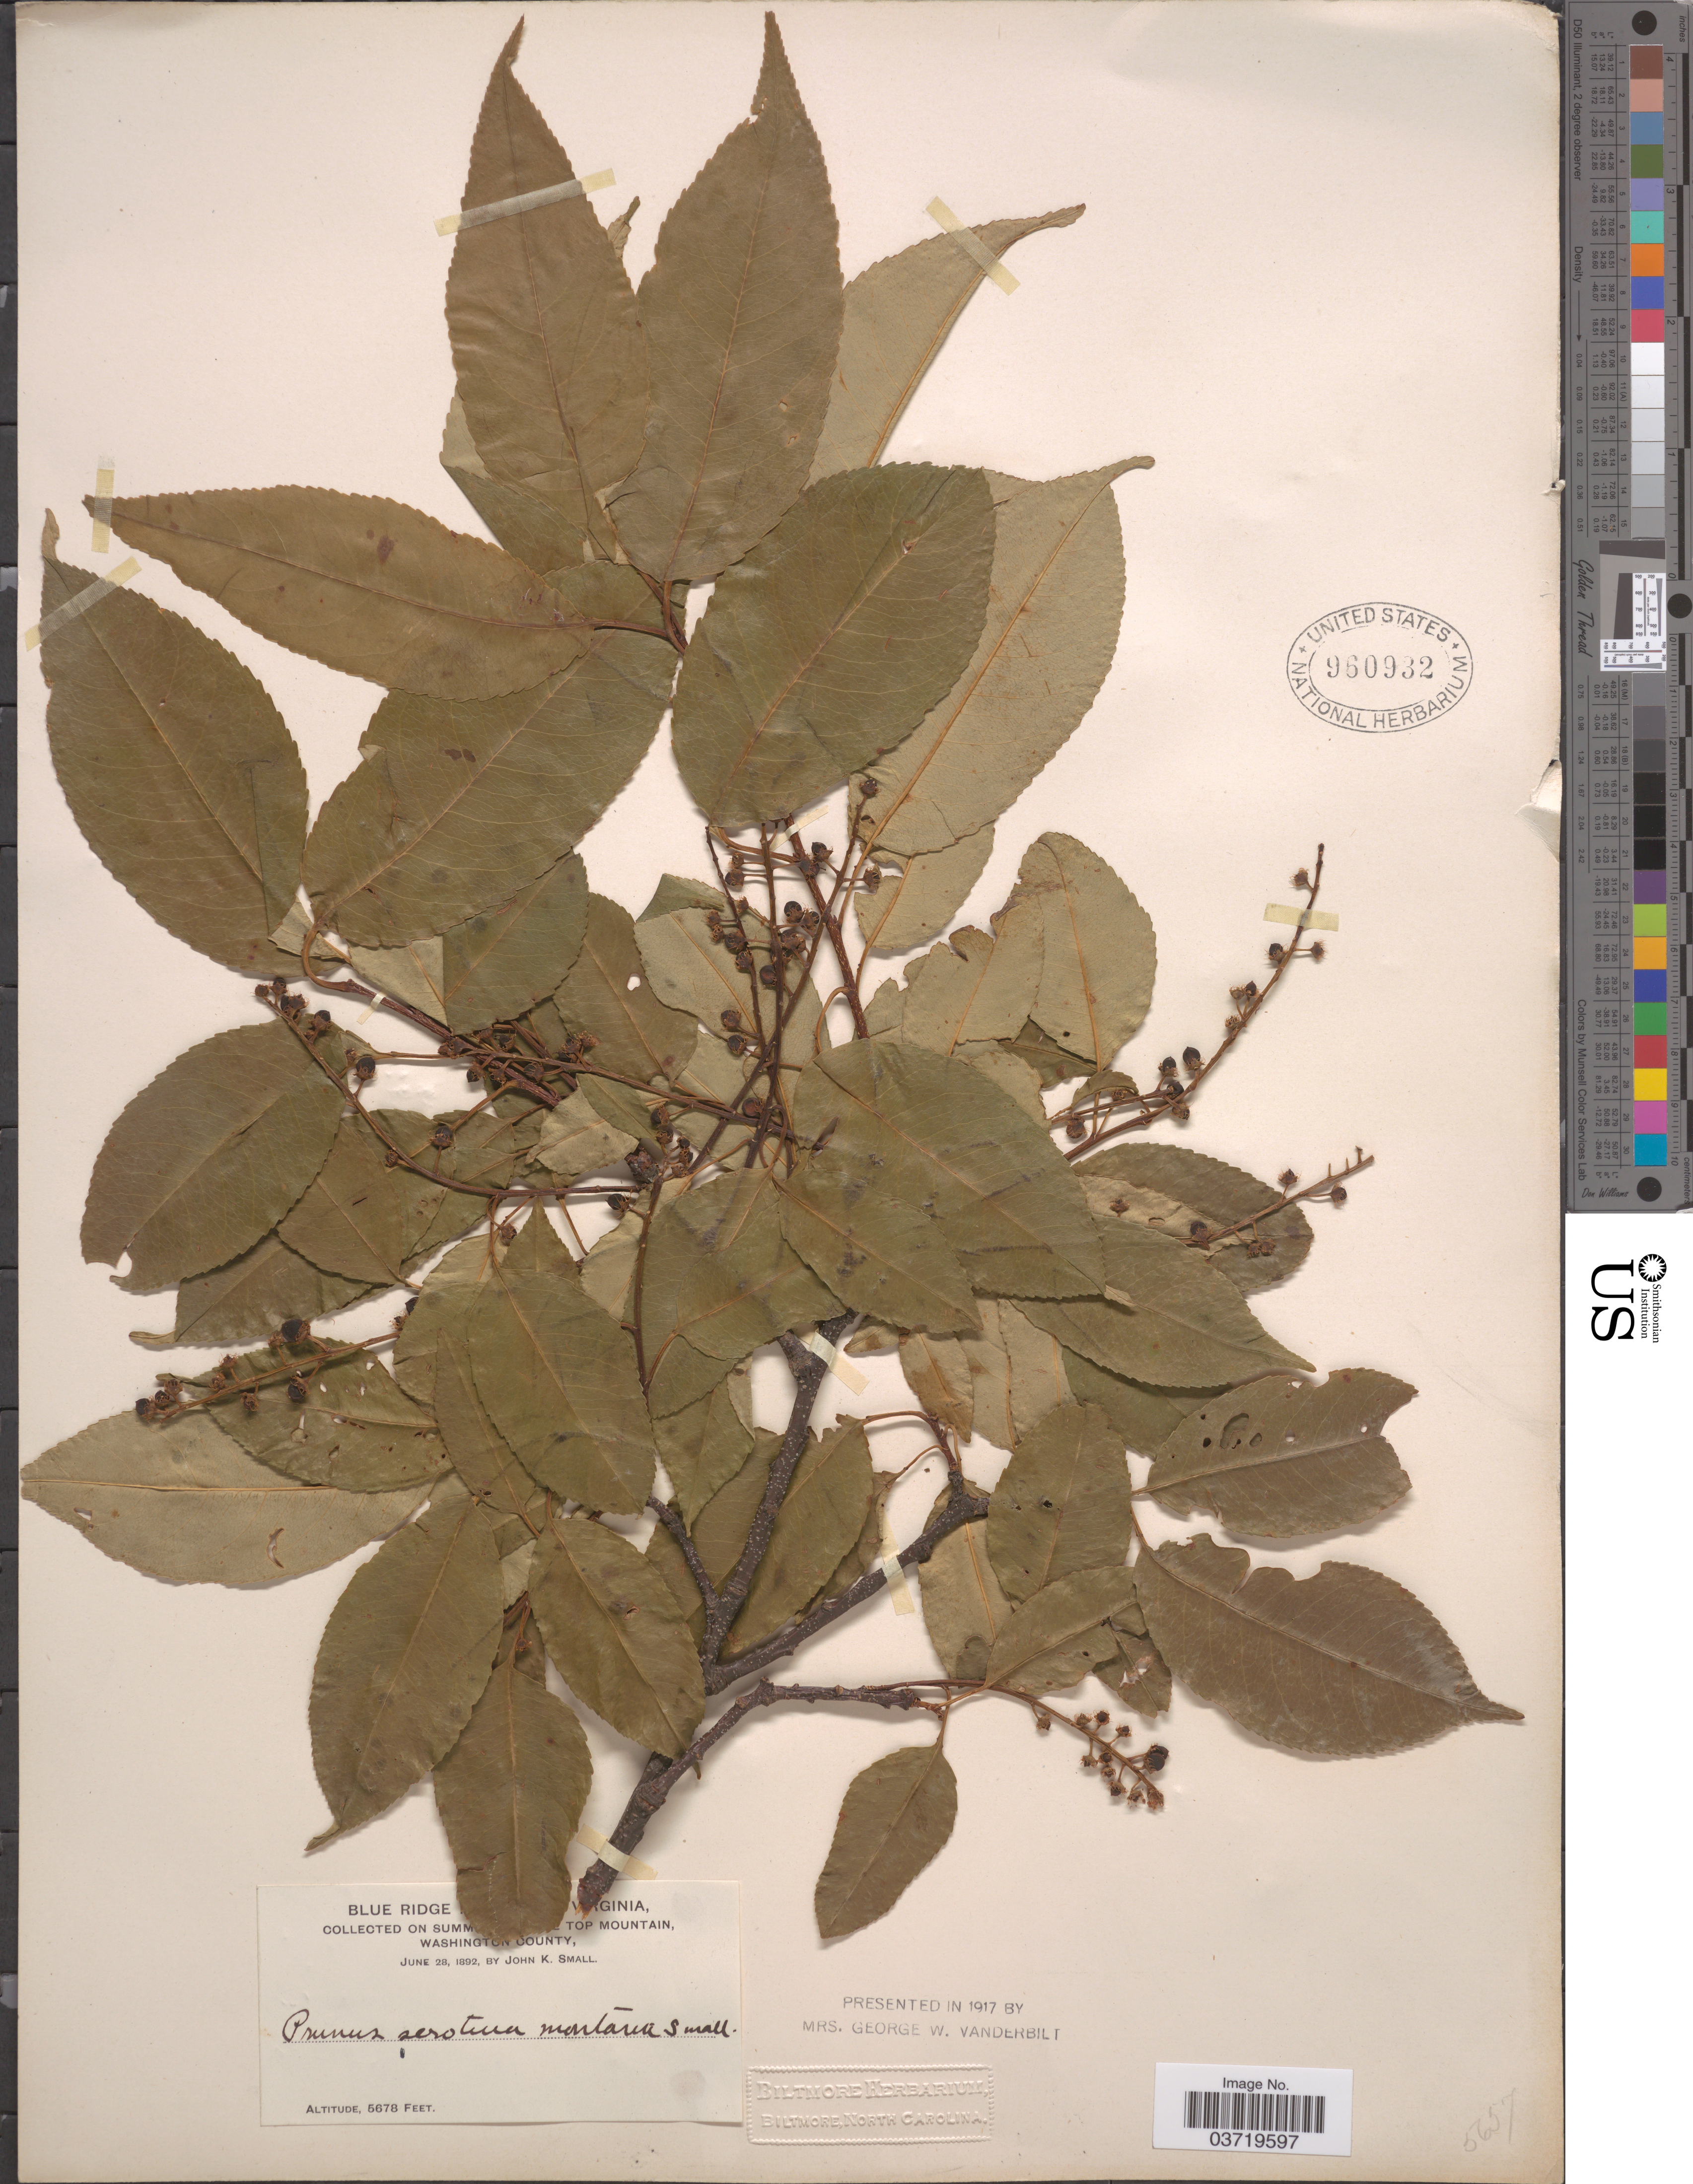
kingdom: Plantae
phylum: Tracheophyta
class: Magnoliopsida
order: Rosales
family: Rosaceae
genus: Prunus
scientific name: Prunus serotina var. montana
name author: (Small) Britton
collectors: J. K. Small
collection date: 1892-06-28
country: United States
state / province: Virginia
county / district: Washington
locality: Blue Ridge, S. W. Virginia, summit of White Top Mountain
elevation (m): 1731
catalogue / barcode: US 960932